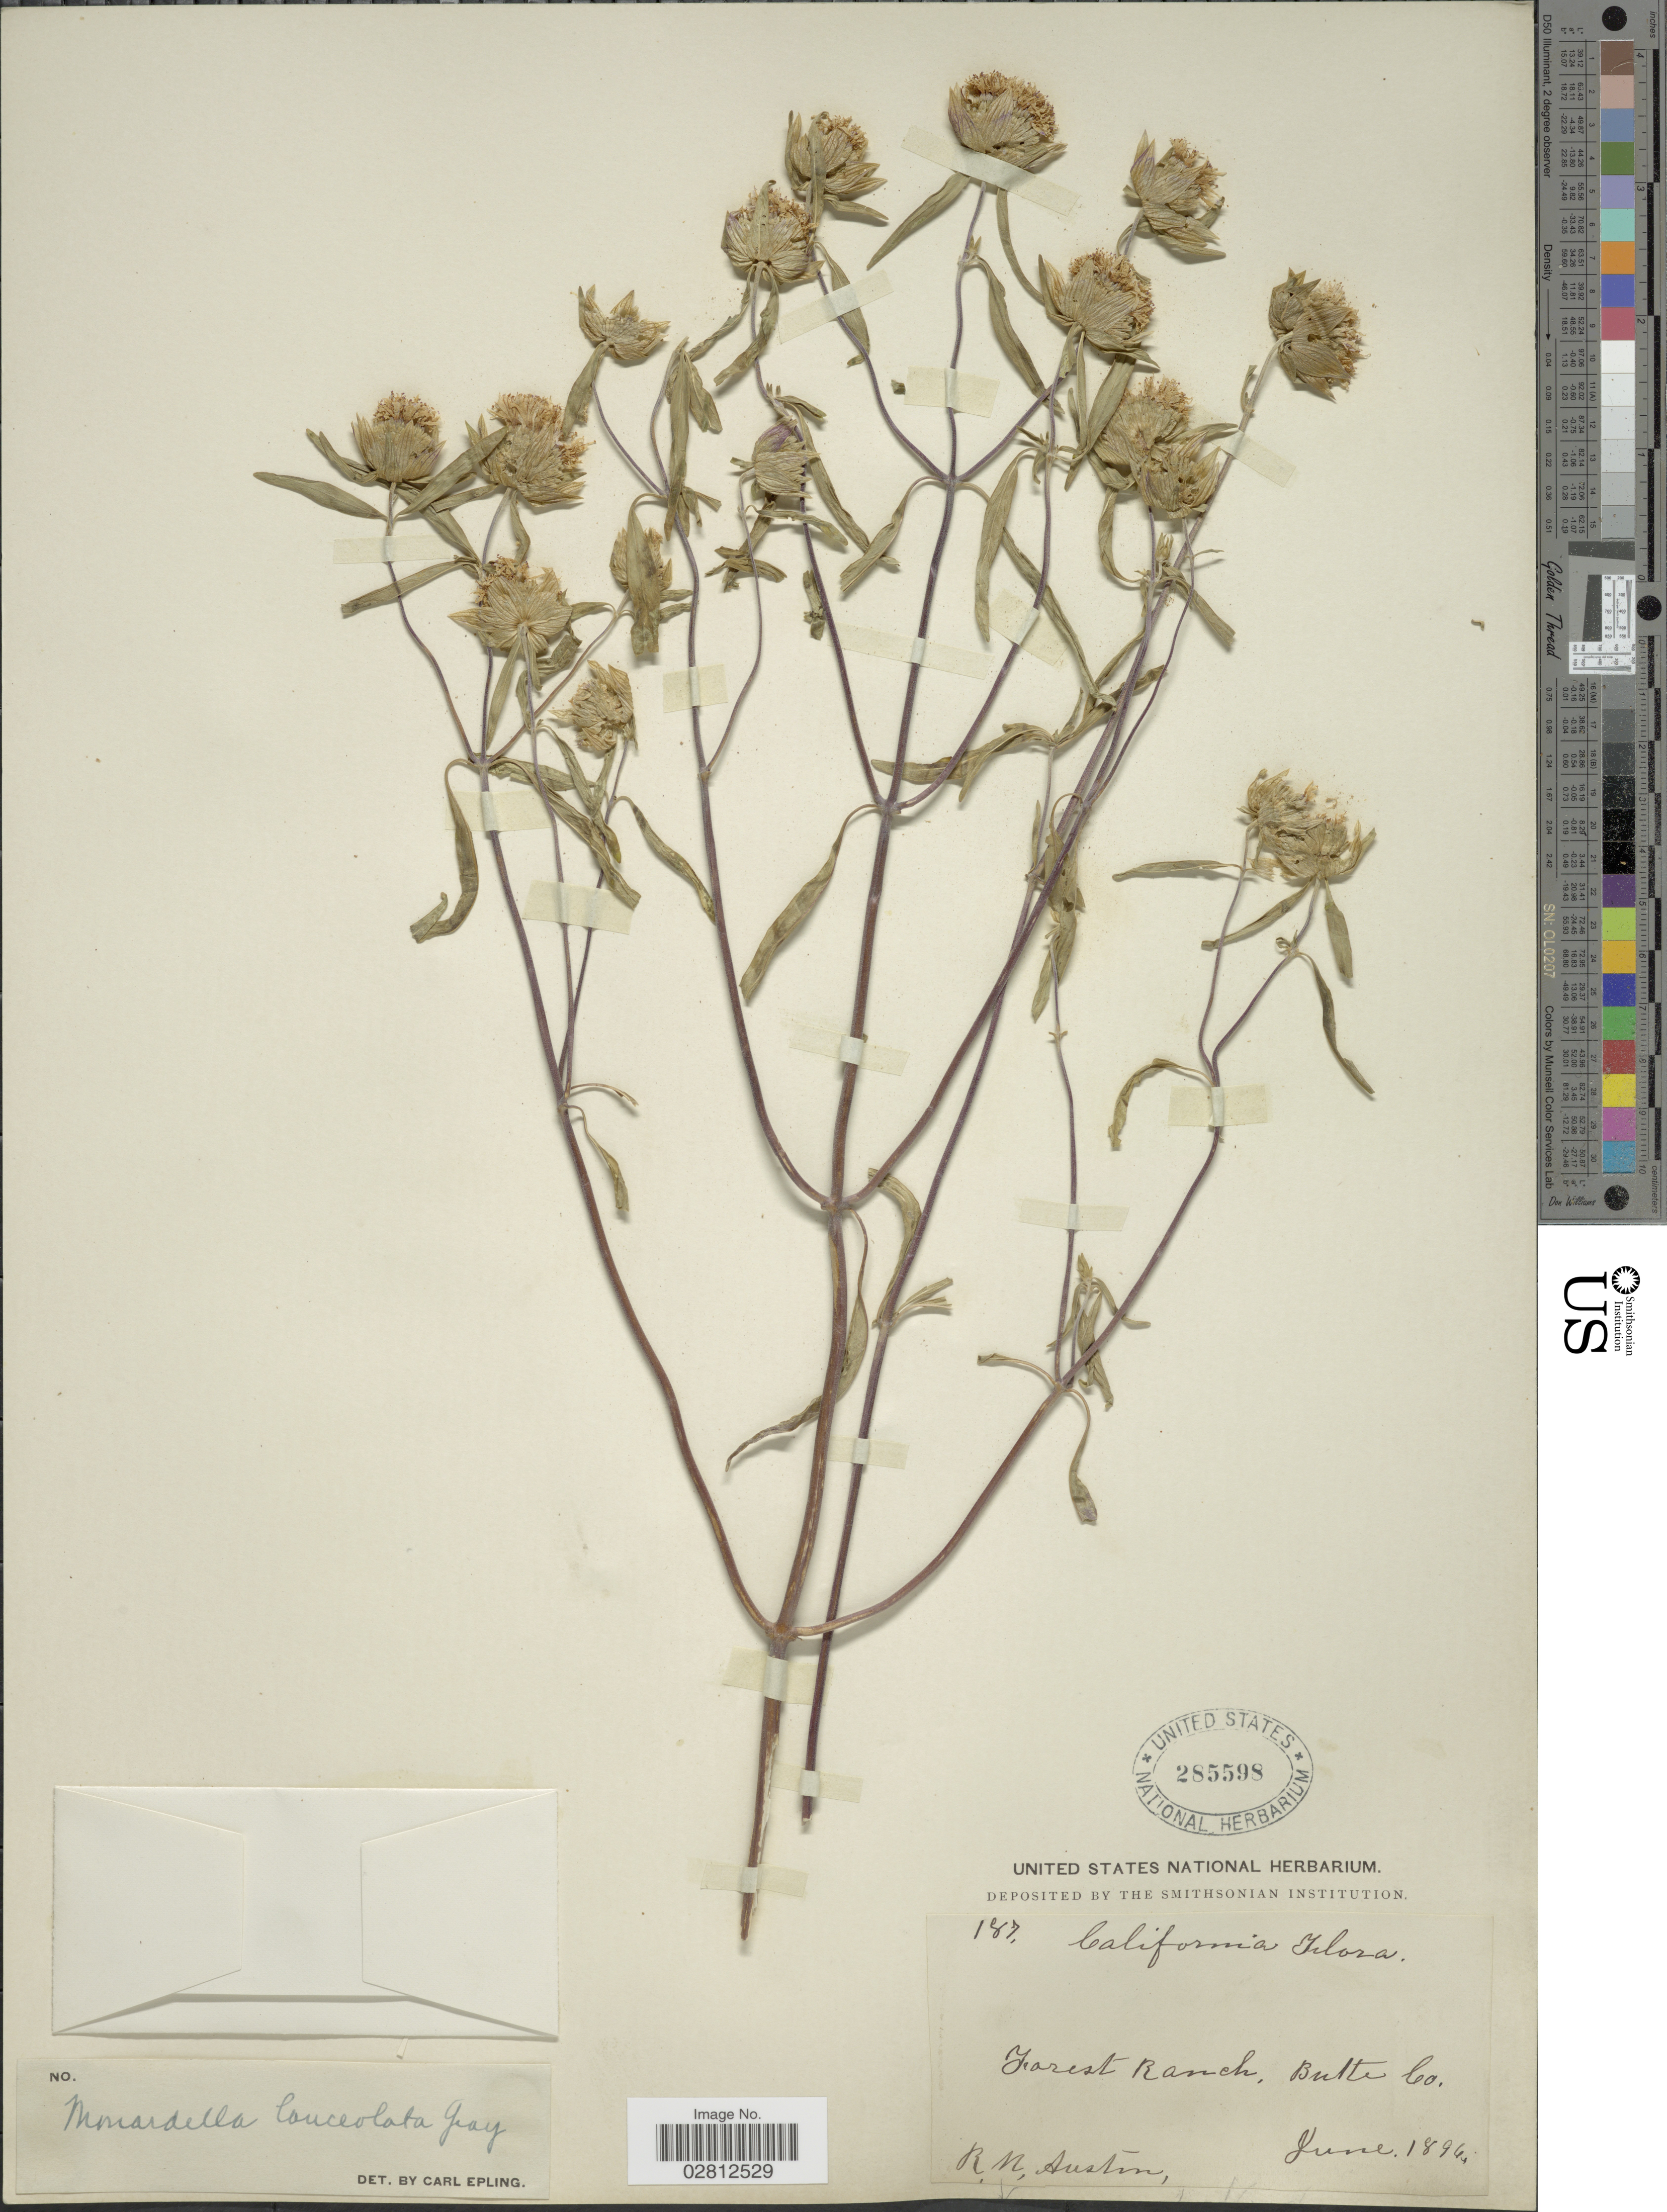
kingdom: Plantae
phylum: Tracheophyta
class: Magnoliopsida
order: Lamiales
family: Lamiaceae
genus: Monardella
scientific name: Monardella lanceolata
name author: A. Gray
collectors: R. Austin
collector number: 187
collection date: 1894-06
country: United States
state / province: California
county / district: Butte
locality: Forest Ranch, Butte Co.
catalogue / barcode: US 285598